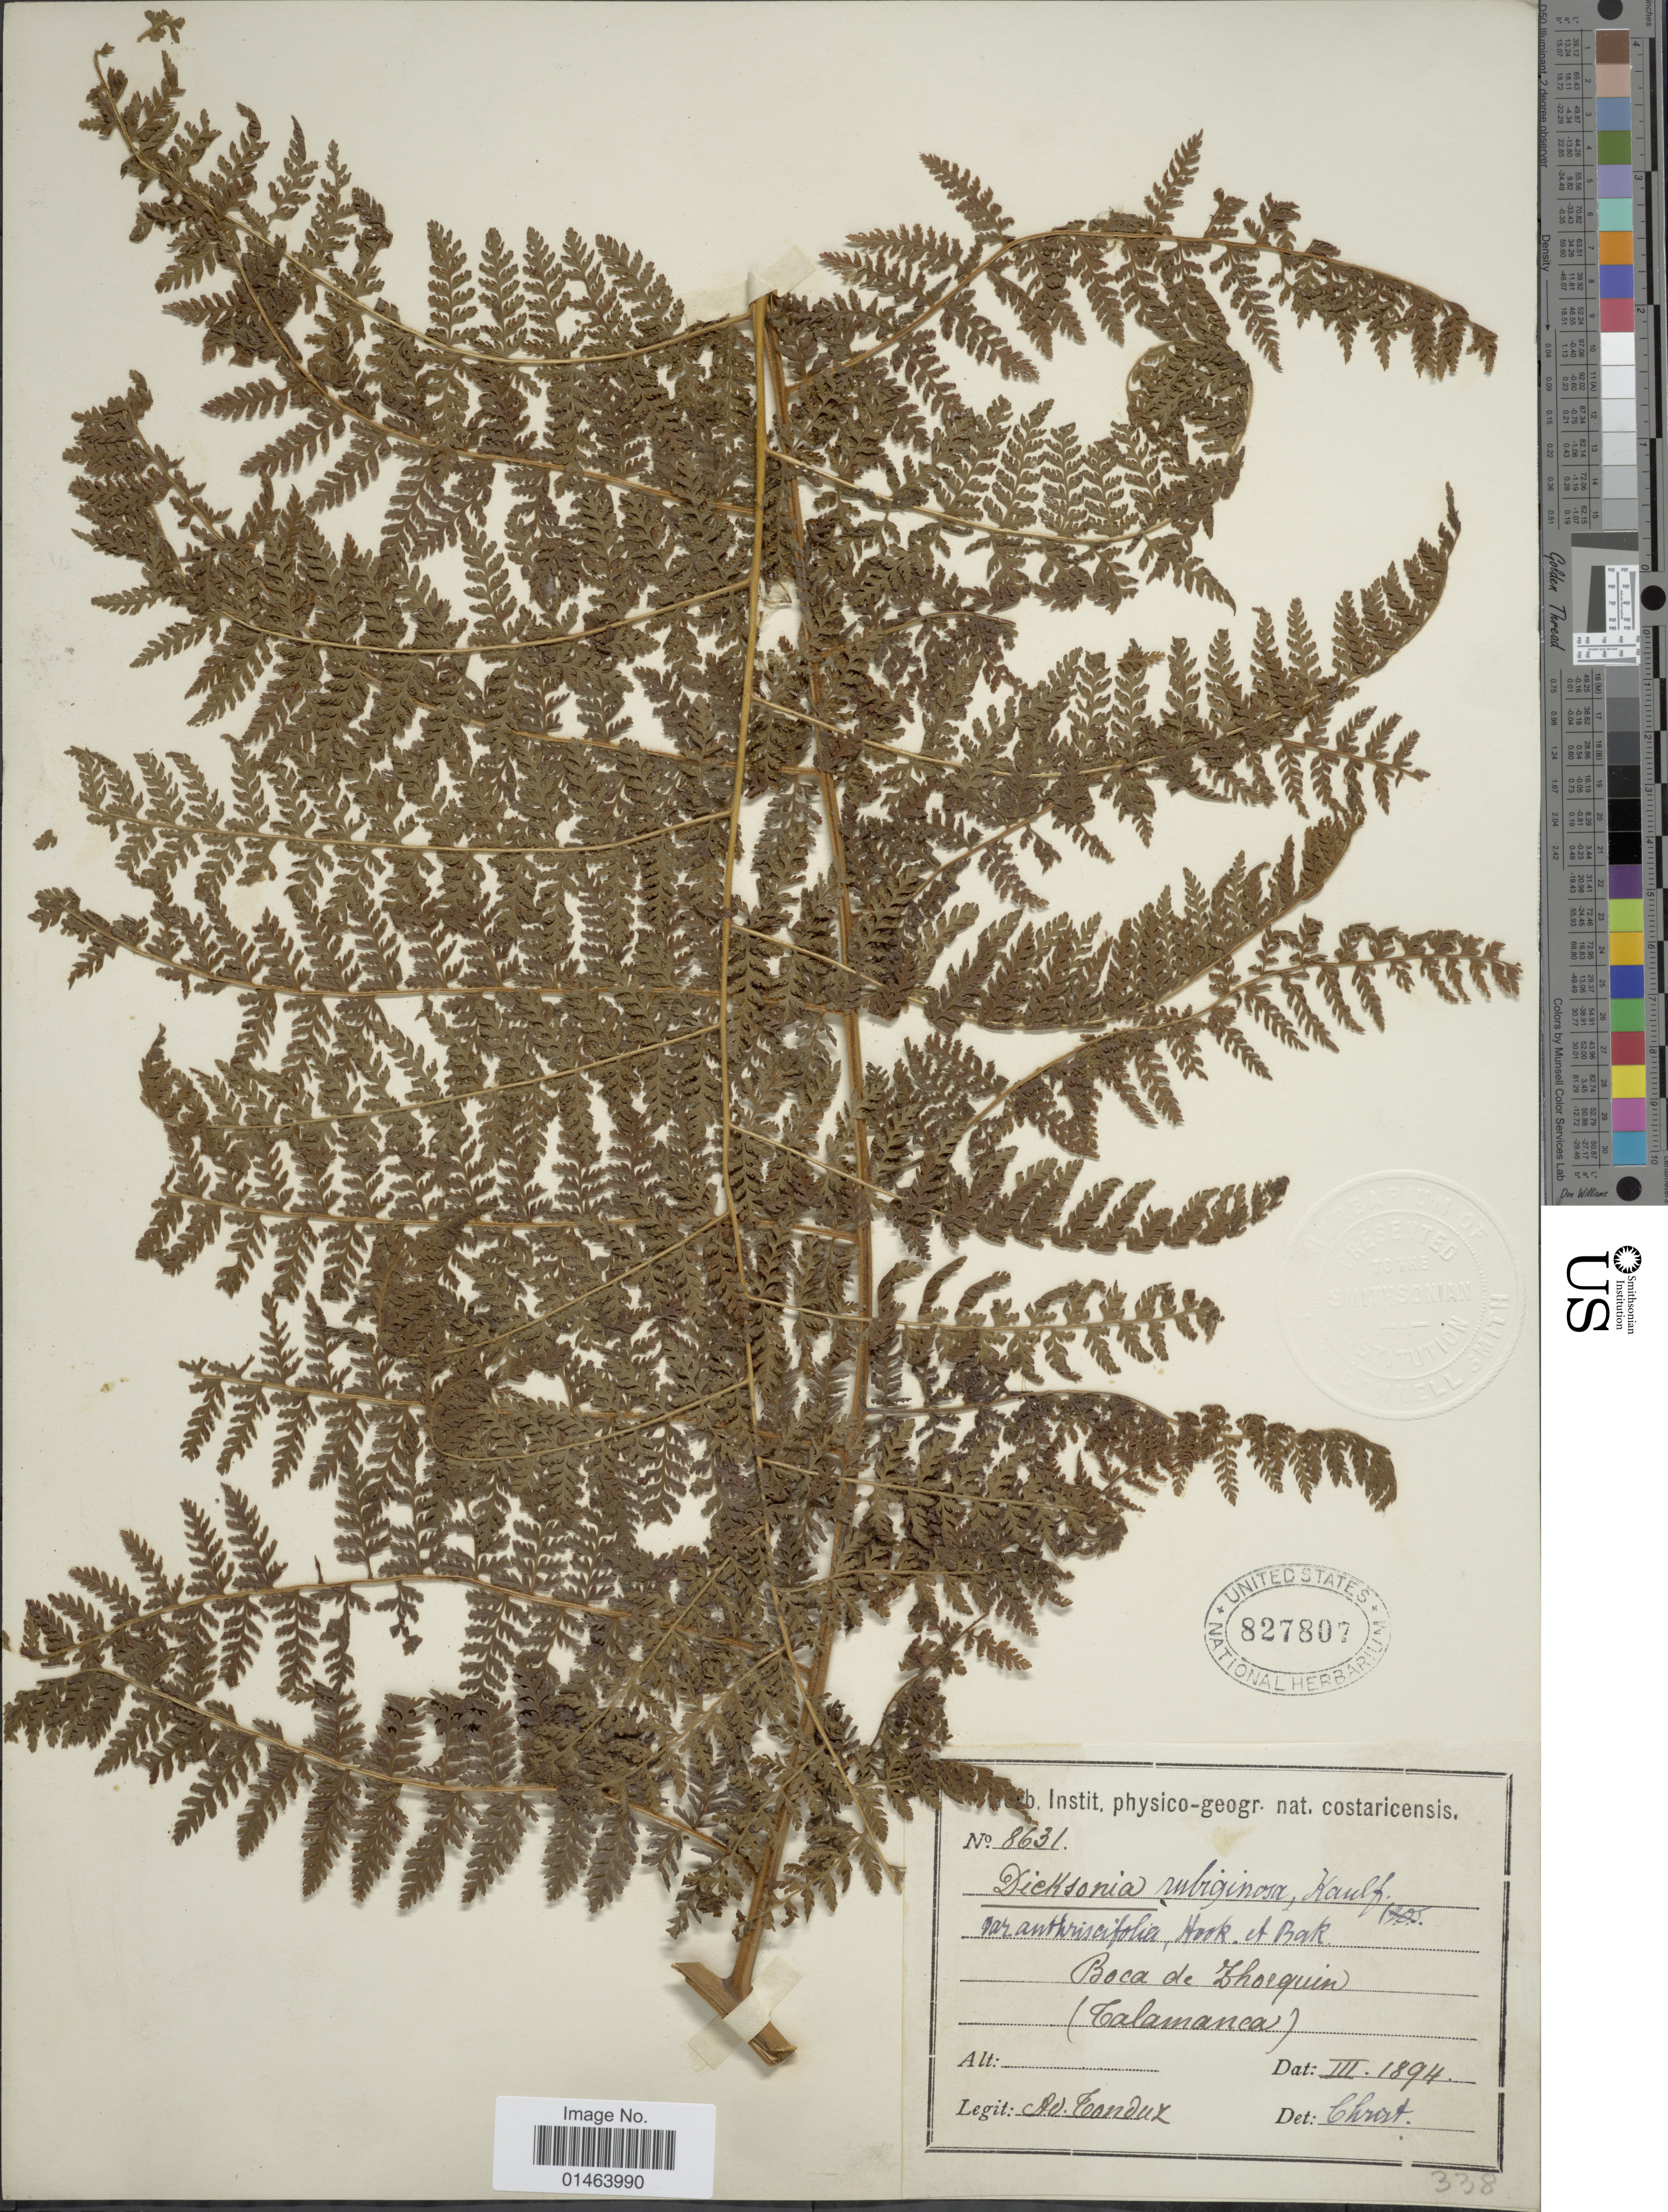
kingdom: Plantae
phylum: Tracheophyta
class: Polypodiopsida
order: Polypodiales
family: Dennstaedtiaceae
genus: Dennstaedtia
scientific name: Dennstaedtia cicutaria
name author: (Sw.) T. Moore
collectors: A. Tonduz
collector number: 8631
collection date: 1894-03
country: Costa Rica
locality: Boca de Zhorquin, Talamanca.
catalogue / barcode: US 827807